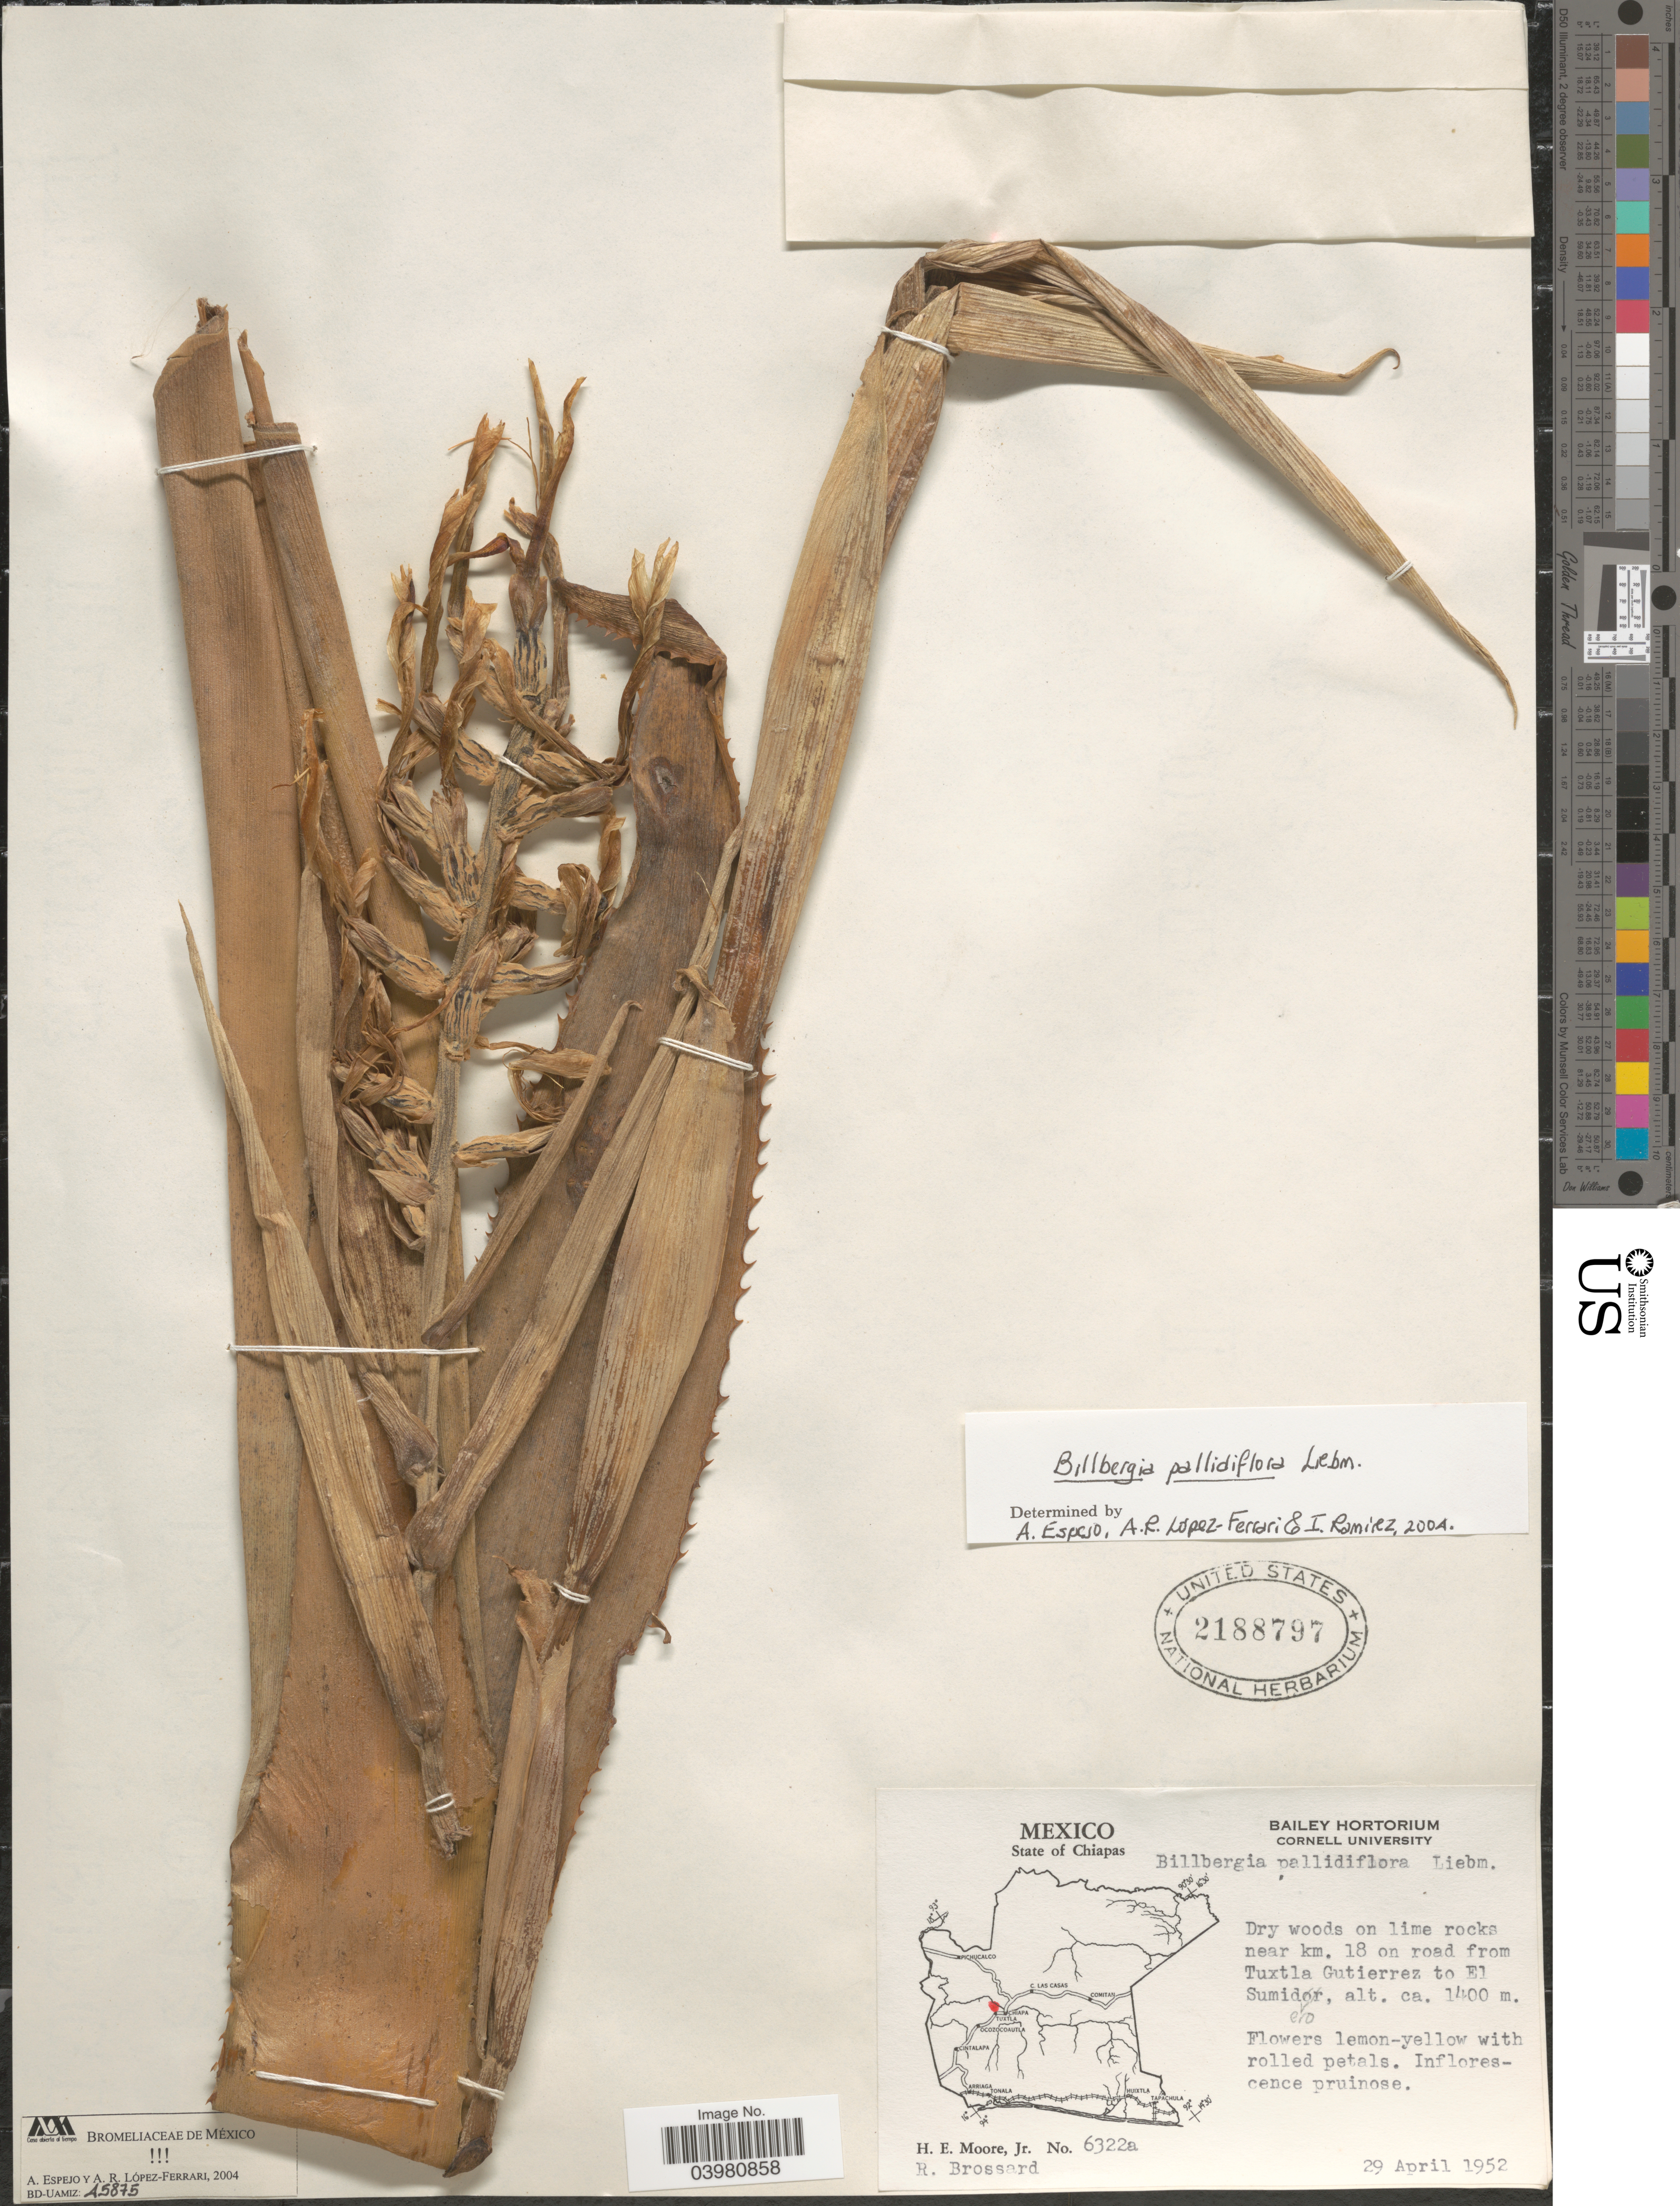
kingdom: Plantae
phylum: Tracheophyta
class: Liliopsida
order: Poales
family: Bromeliaceae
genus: Billbergia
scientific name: Billbergia pallidiflora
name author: Liebm.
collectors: H. Moore & R. Brossard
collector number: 6322a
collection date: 1952-04-29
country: Mexico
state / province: Chiapas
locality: Dry woods on lime rocks near km. 18 on road from Tuxtla Gutierrez to El Sumidero.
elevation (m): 1400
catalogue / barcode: US 2188797